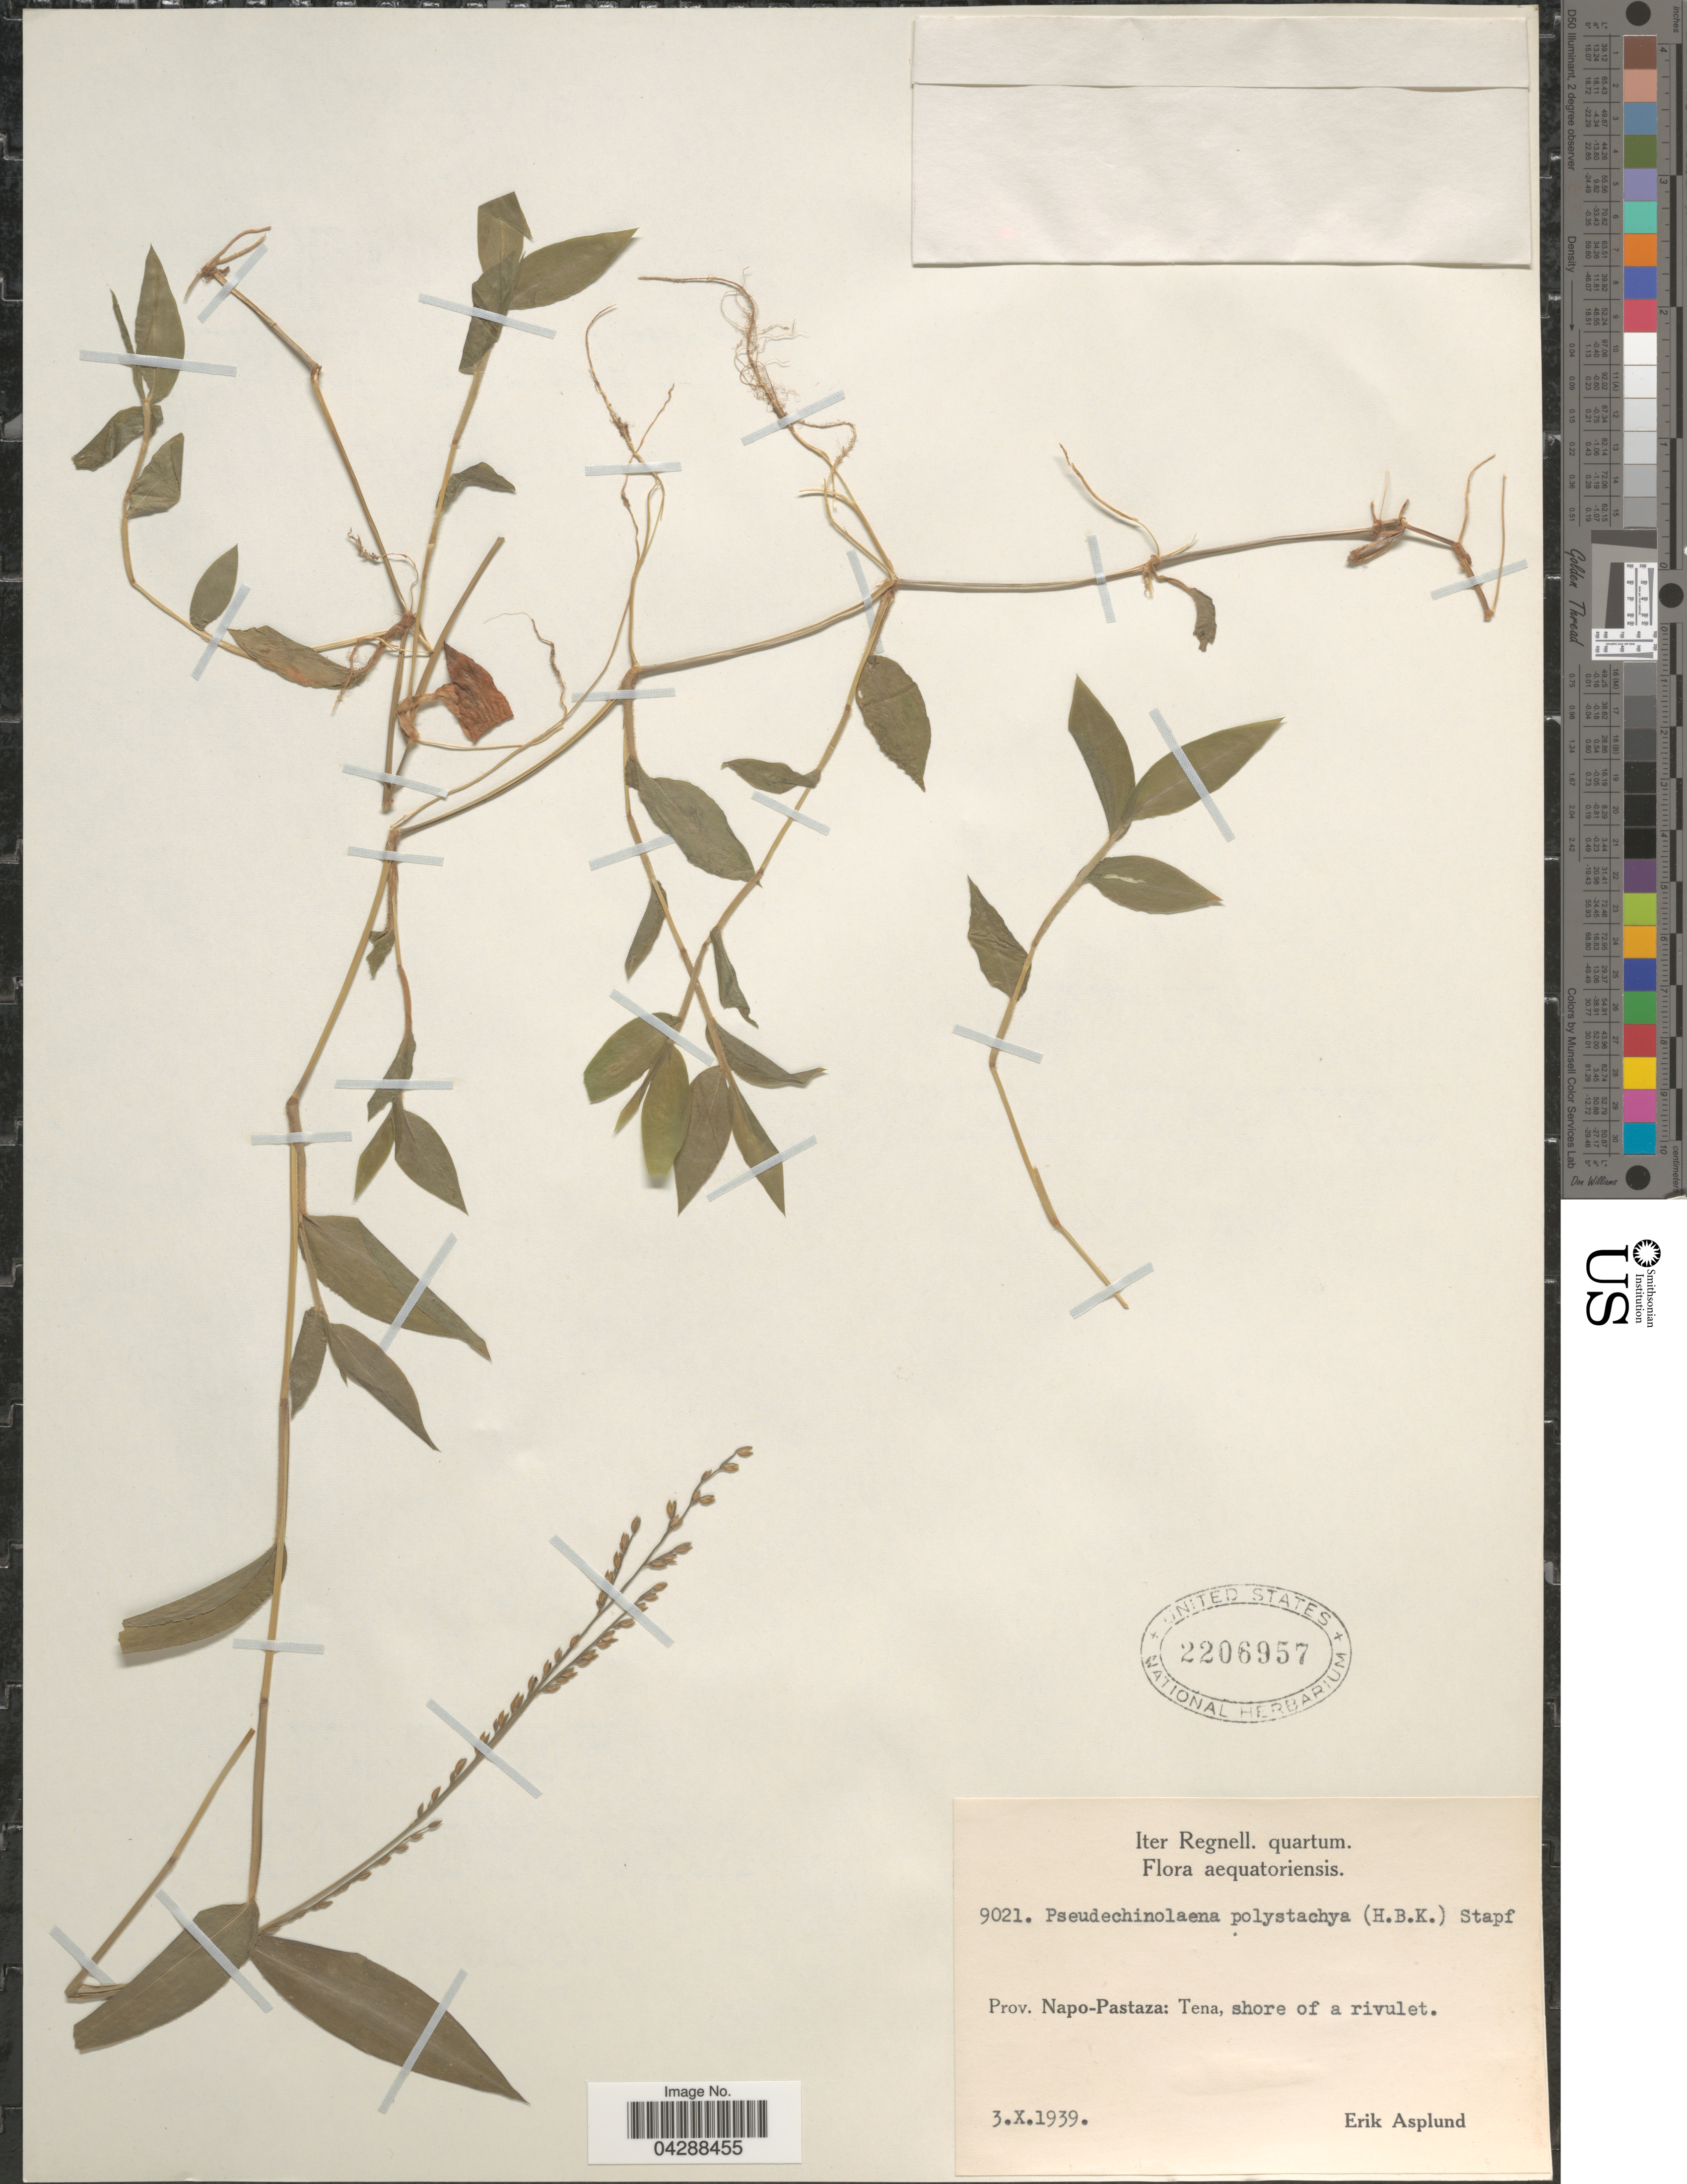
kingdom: Plantae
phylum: Tracheophyta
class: Liliopsida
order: Poales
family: Poaceae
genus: Pseudechinolaena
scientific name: Pseudechinolaena polystachya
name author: (Kunth) Stapf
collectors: E. Asplund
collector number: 9021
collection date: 1939-10-03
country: Ecuador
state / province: Napo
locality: Iter Regnell. quartum. Aequatoriensis. Prov. Napo-Pastaza: Tena, shore of a rivulet.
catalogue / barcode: US 2206957